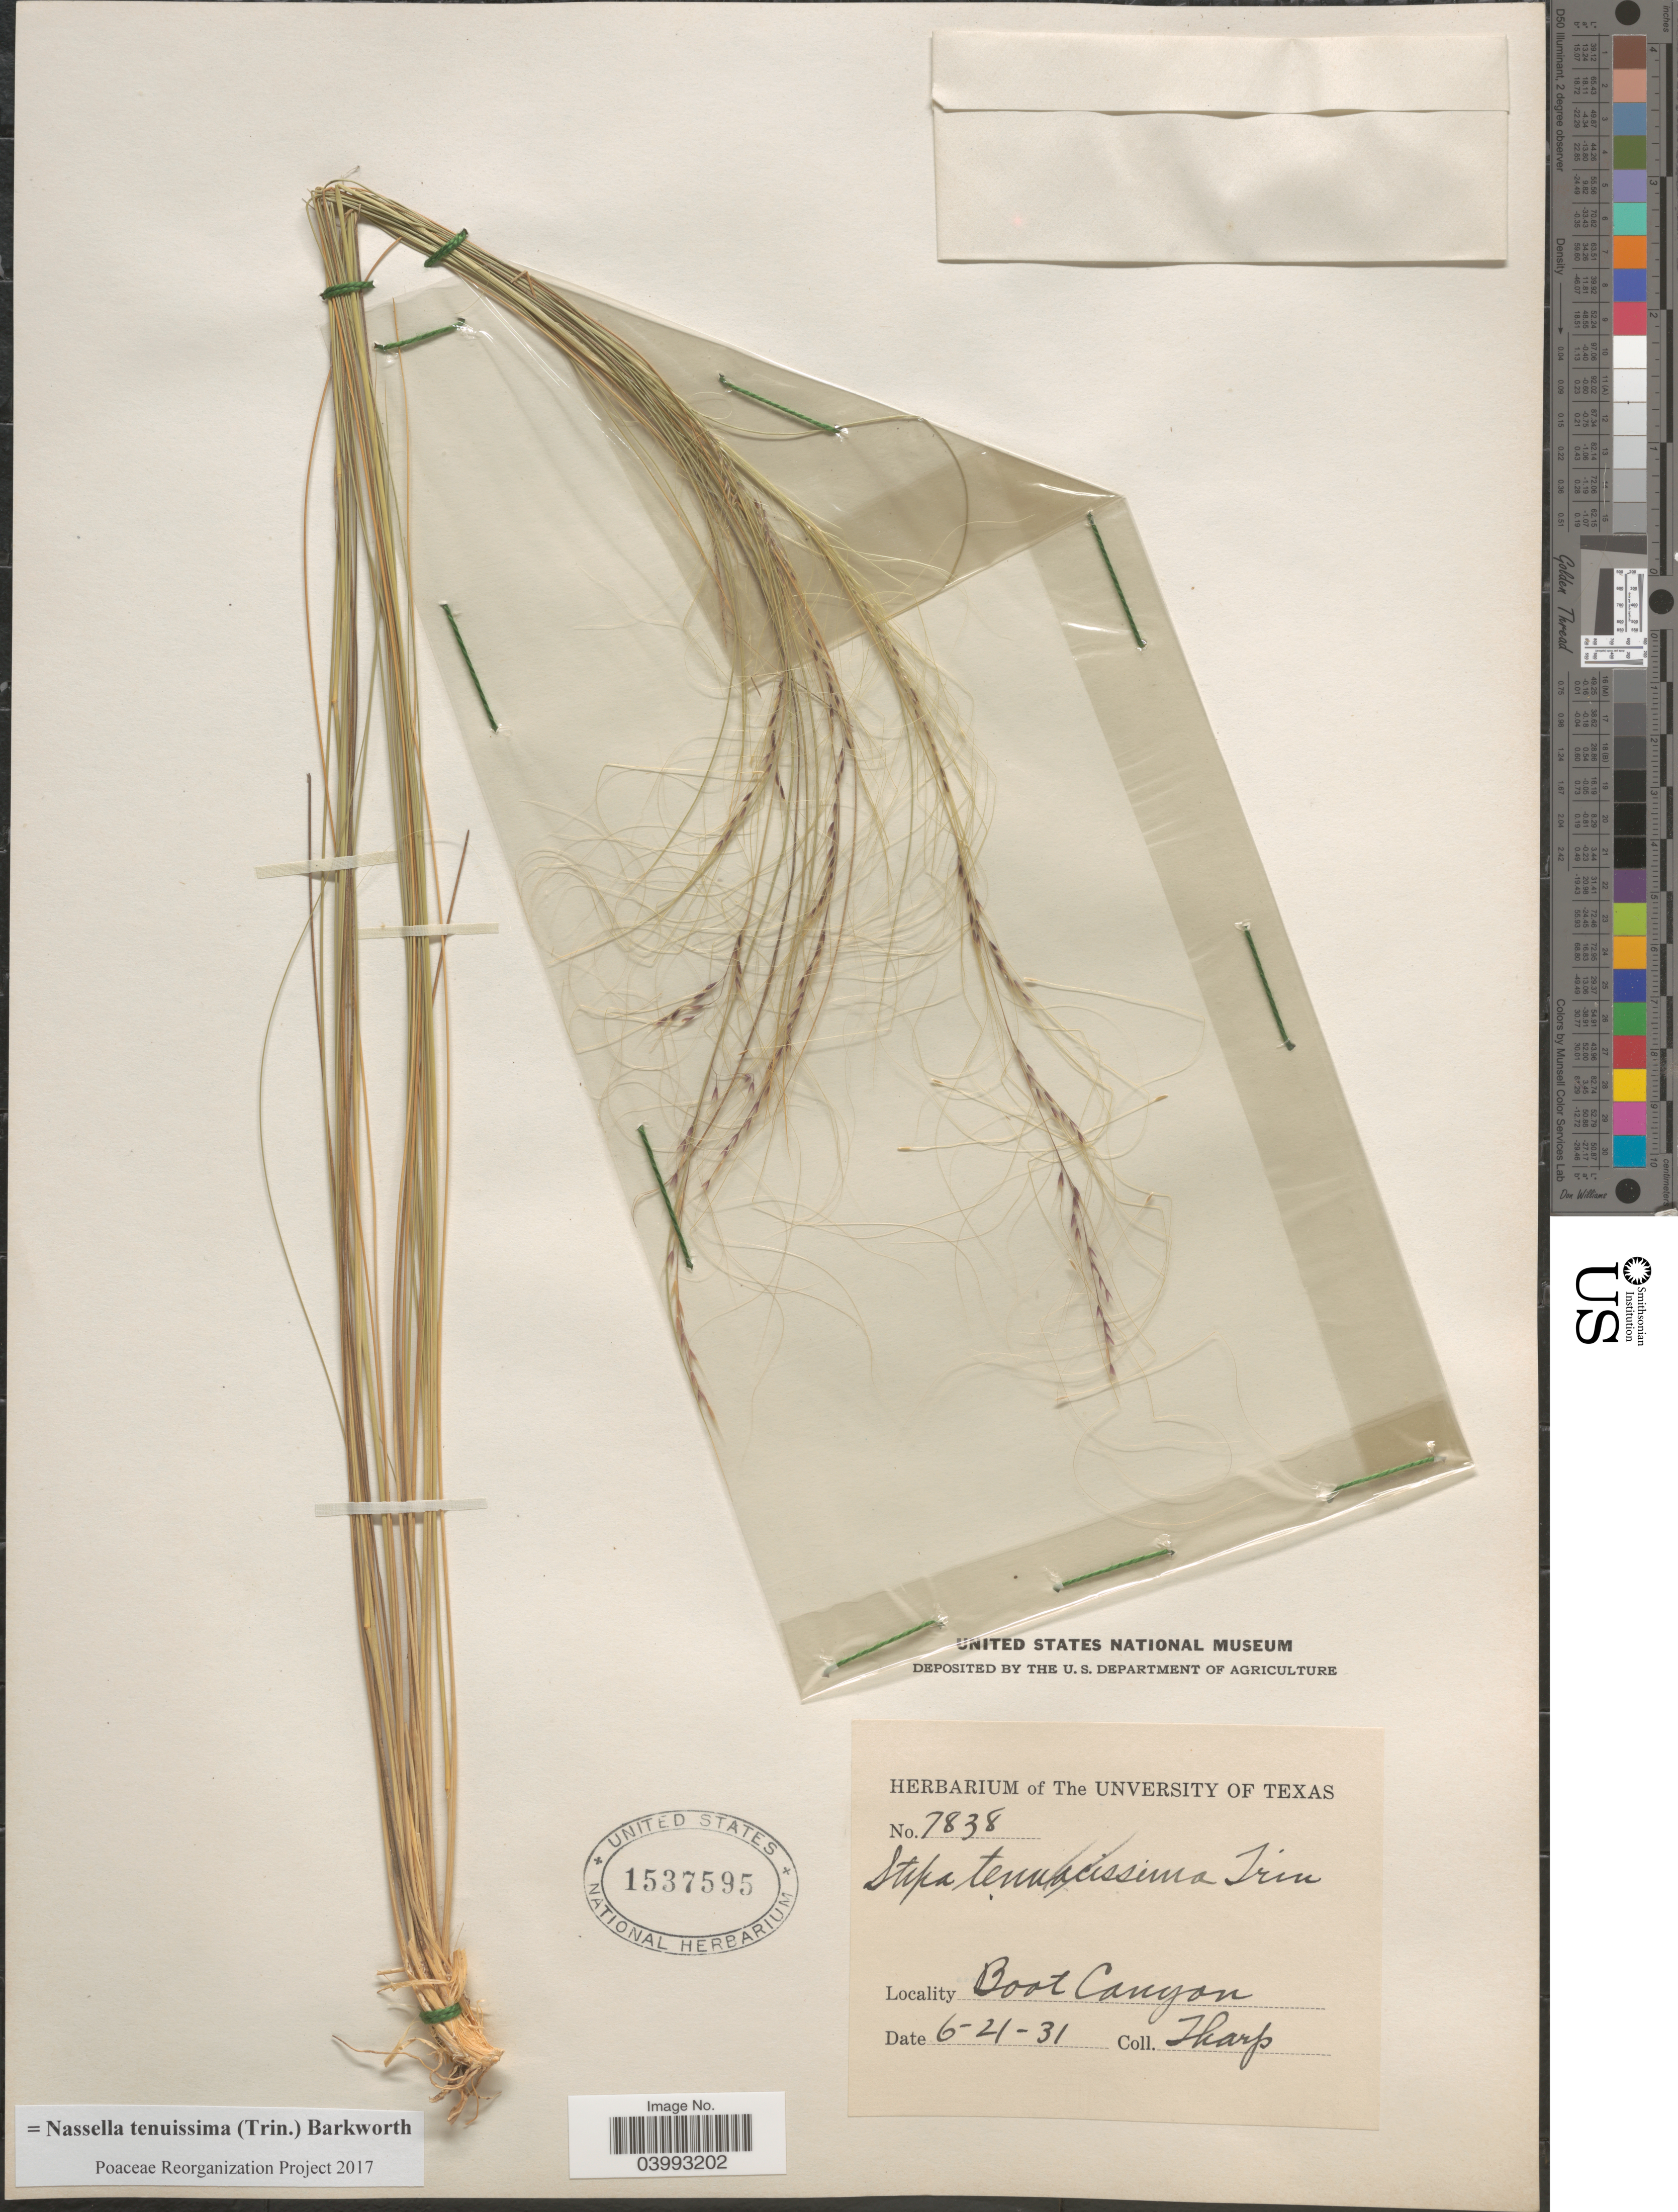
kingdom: Plantae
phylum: Tracheophyta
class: Liliopsida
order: Poales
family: Poaceae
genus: Nassella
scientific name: Nassella tenuissima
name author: (Trin.) Barkworth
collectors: Tharp, --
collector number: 7838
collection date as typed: Transcribed d/m/y: 21/6/31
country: United States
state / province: Texas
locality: Boot Canyon.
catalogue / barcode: US 1537595